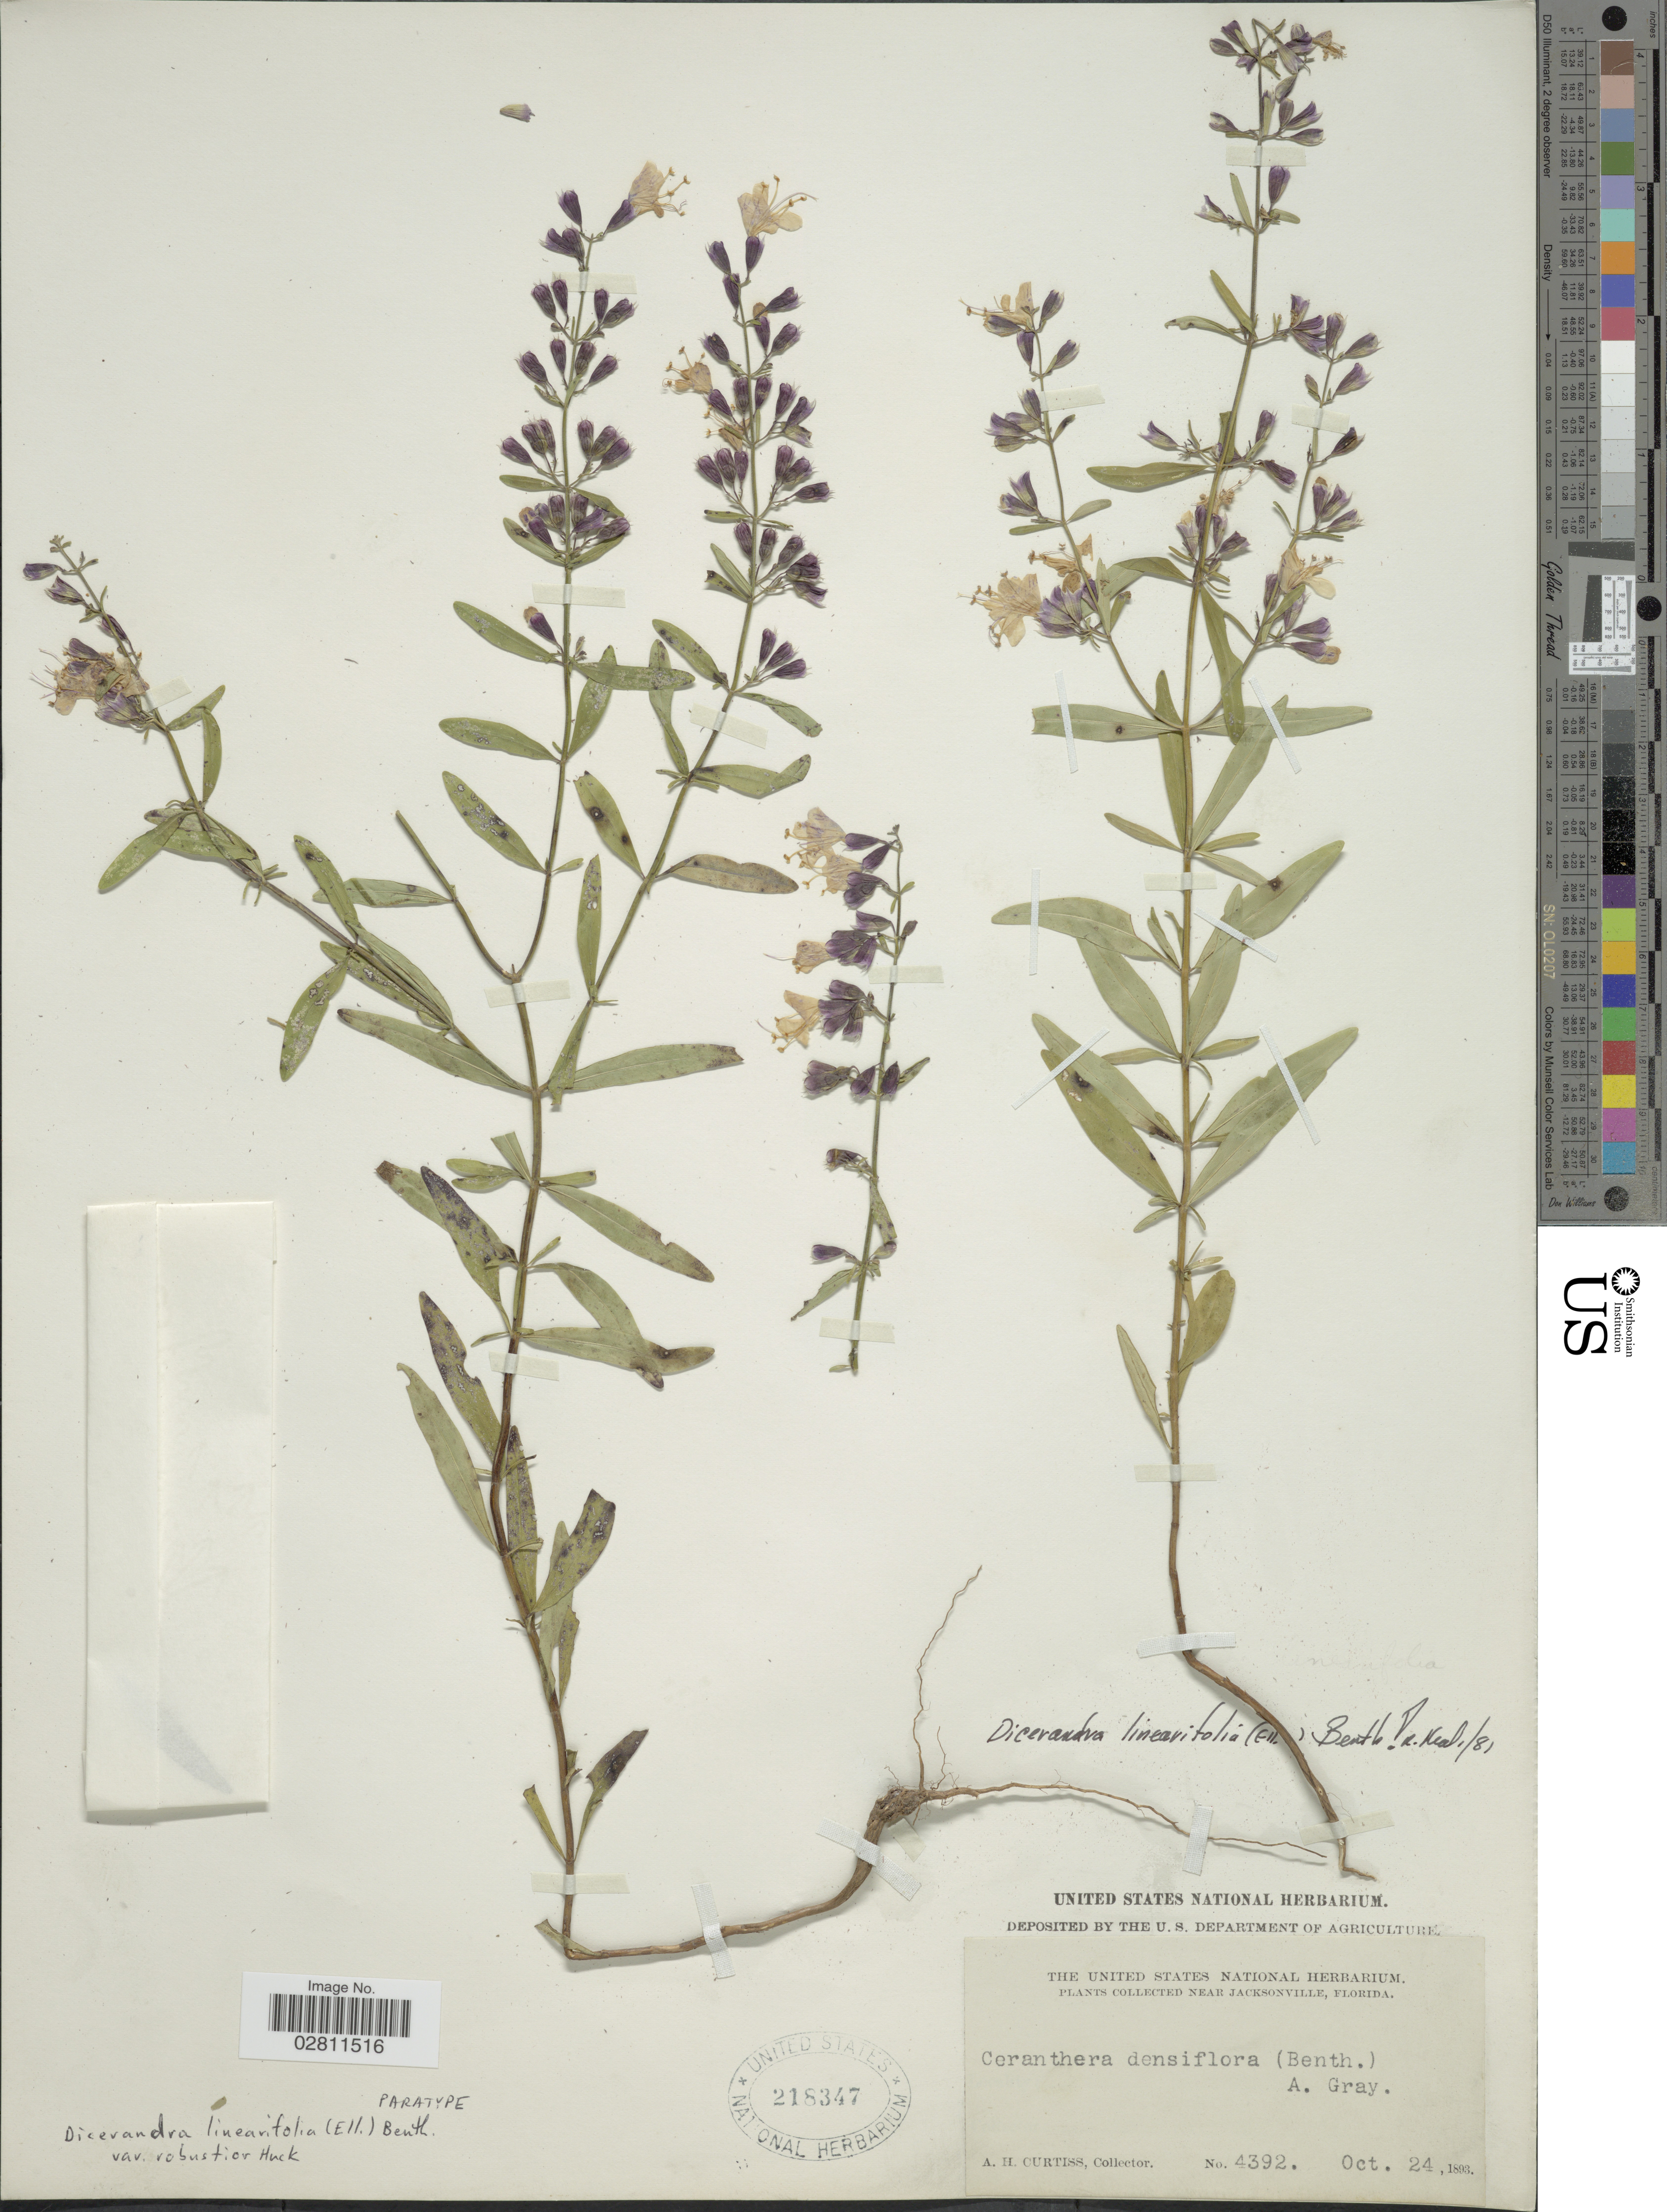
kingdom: Plantae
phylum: Tracheophyta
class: Magnoliopsida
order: Lamiales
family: Lamiaceae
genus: Dicerandra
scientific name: Dicerandra linearifolia var. robustior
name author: Huck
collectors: A. H. Curtiss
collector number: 4392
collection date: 1893-10-24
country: United States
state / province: Florida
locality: Near Jacksonville.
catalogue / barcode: US 218347